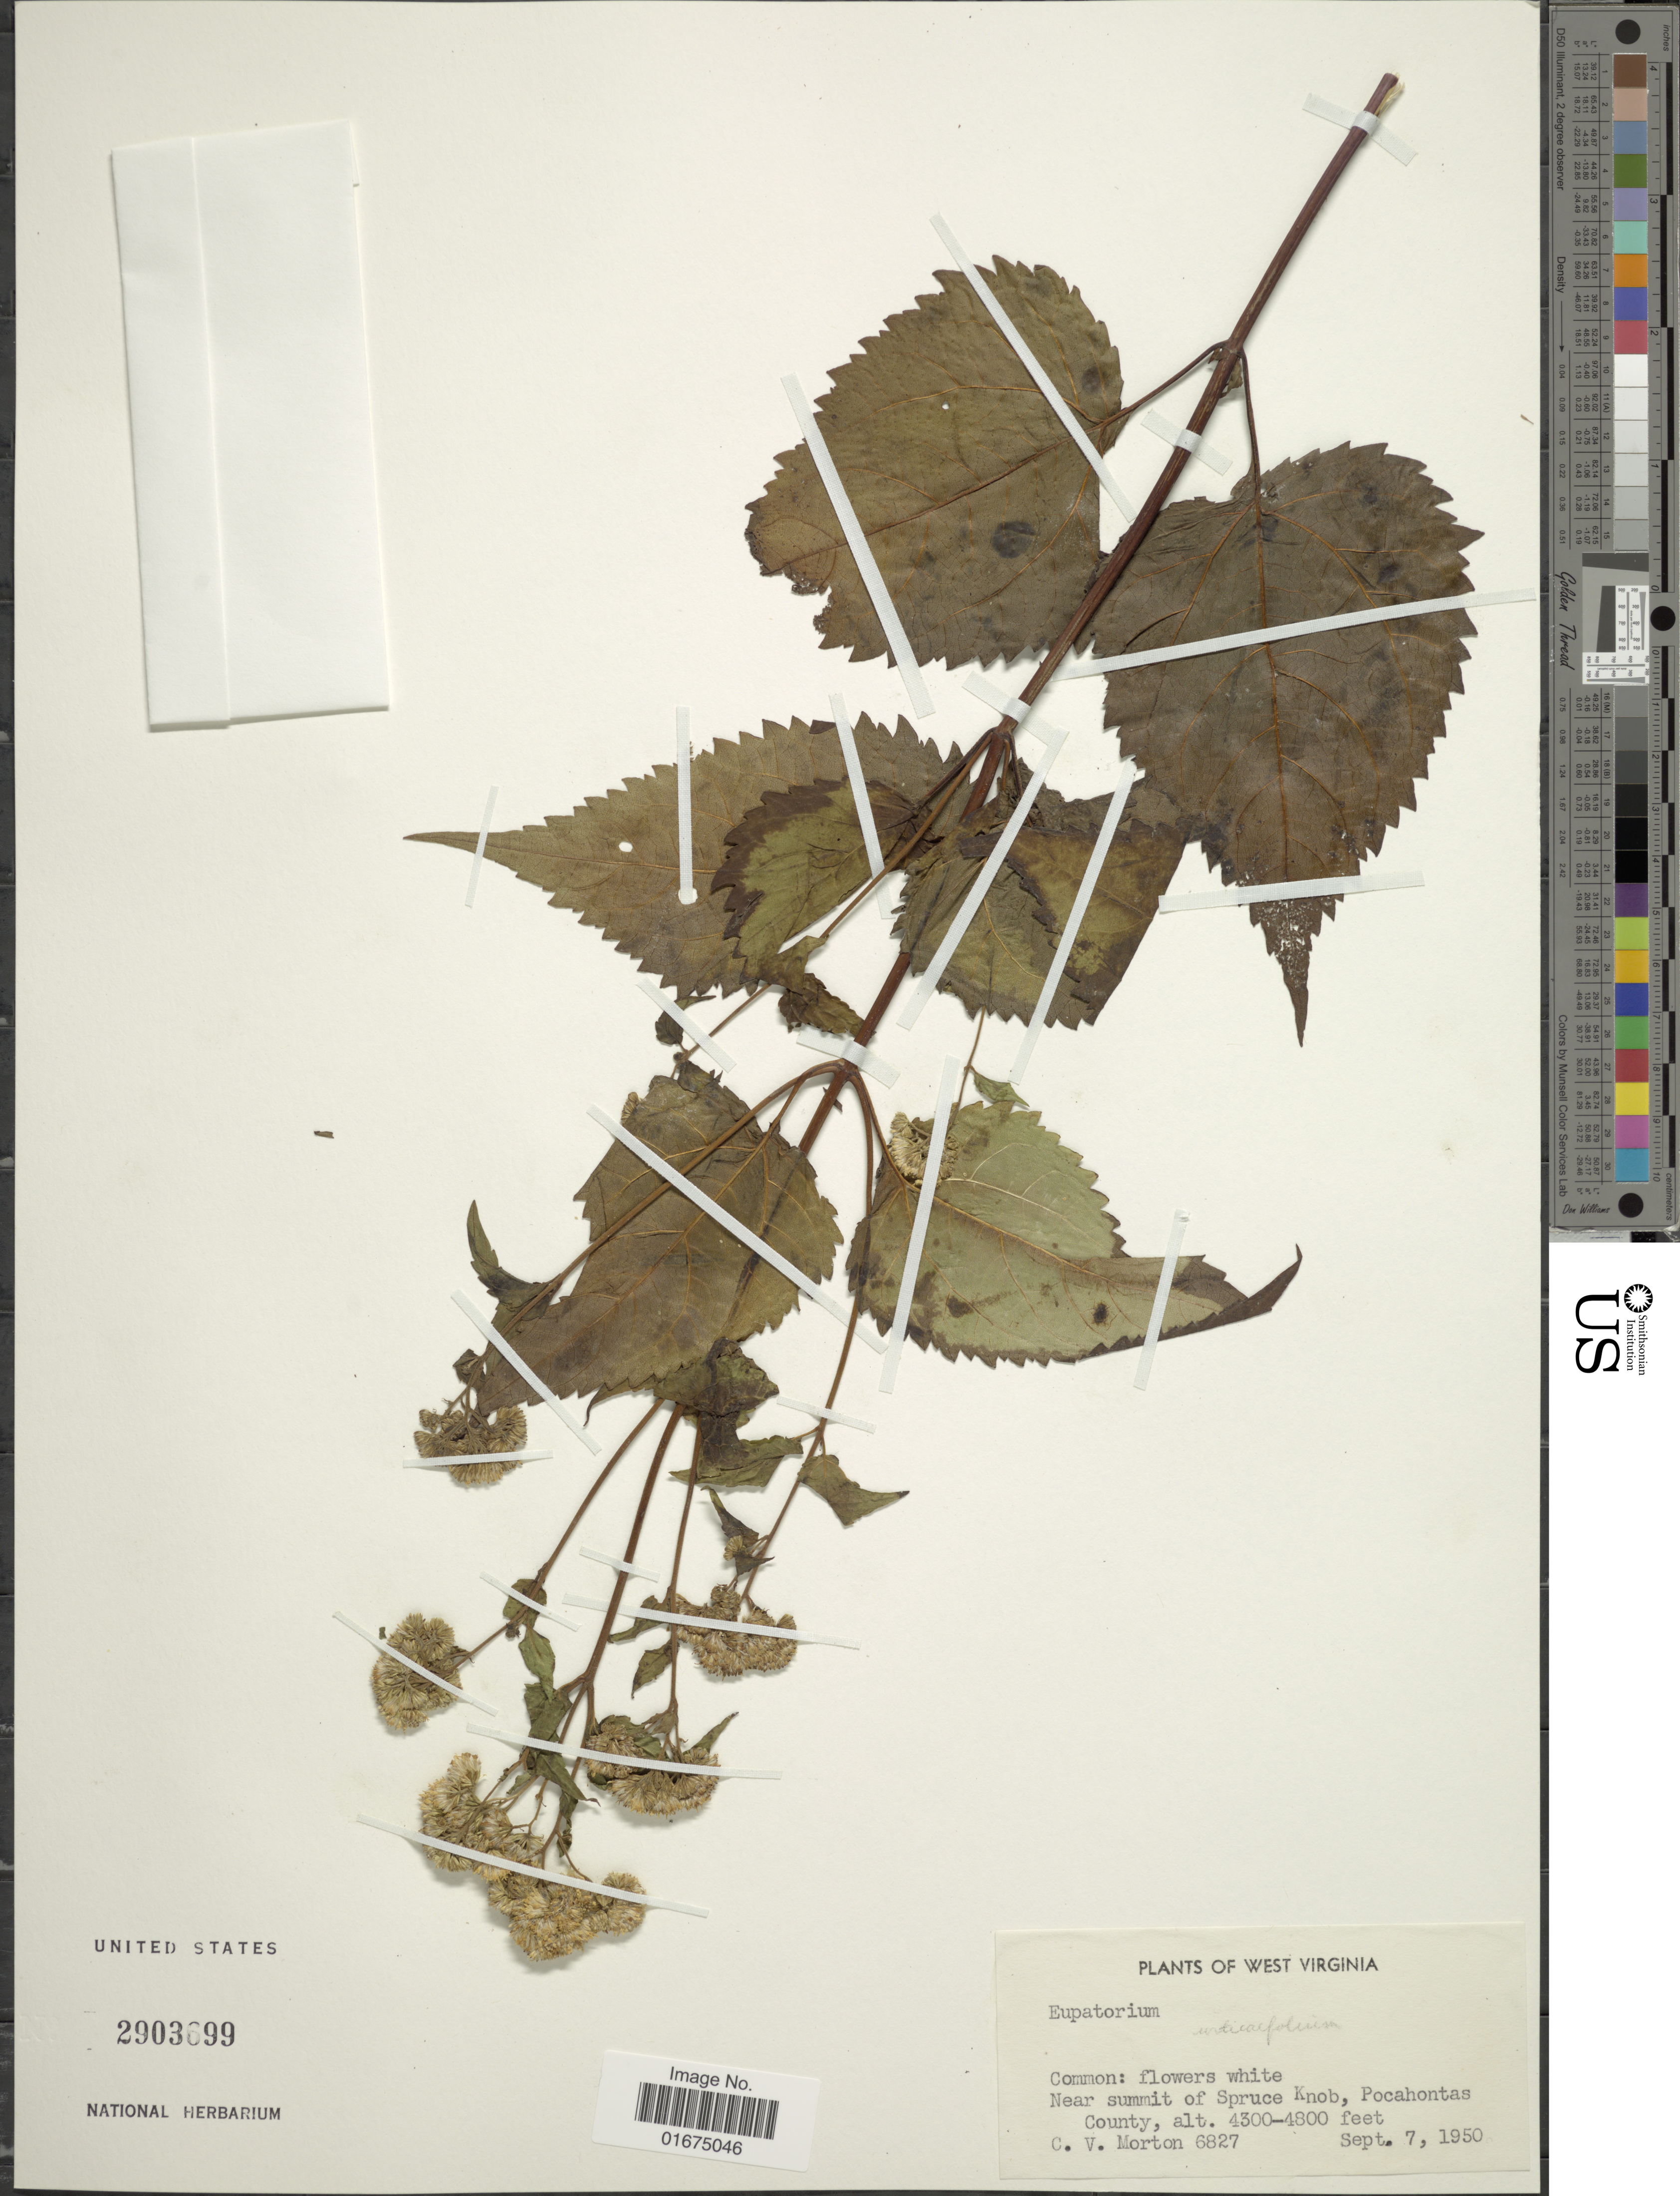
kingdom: Plantae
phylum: Tracheophyta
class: Magnoliopsida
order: Asterales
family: Asteraceae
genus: Ageratina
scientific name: Ageratina altissima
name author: (L.) R.M. King & H. Rob.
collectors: C. V. Morton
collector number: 6827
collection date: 1950-09-07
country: United States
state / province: West Virginia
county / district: Pocahontas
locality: Near summit of Spruce Knob, Pocahontas County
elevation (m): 1311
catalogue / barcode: US 2903699